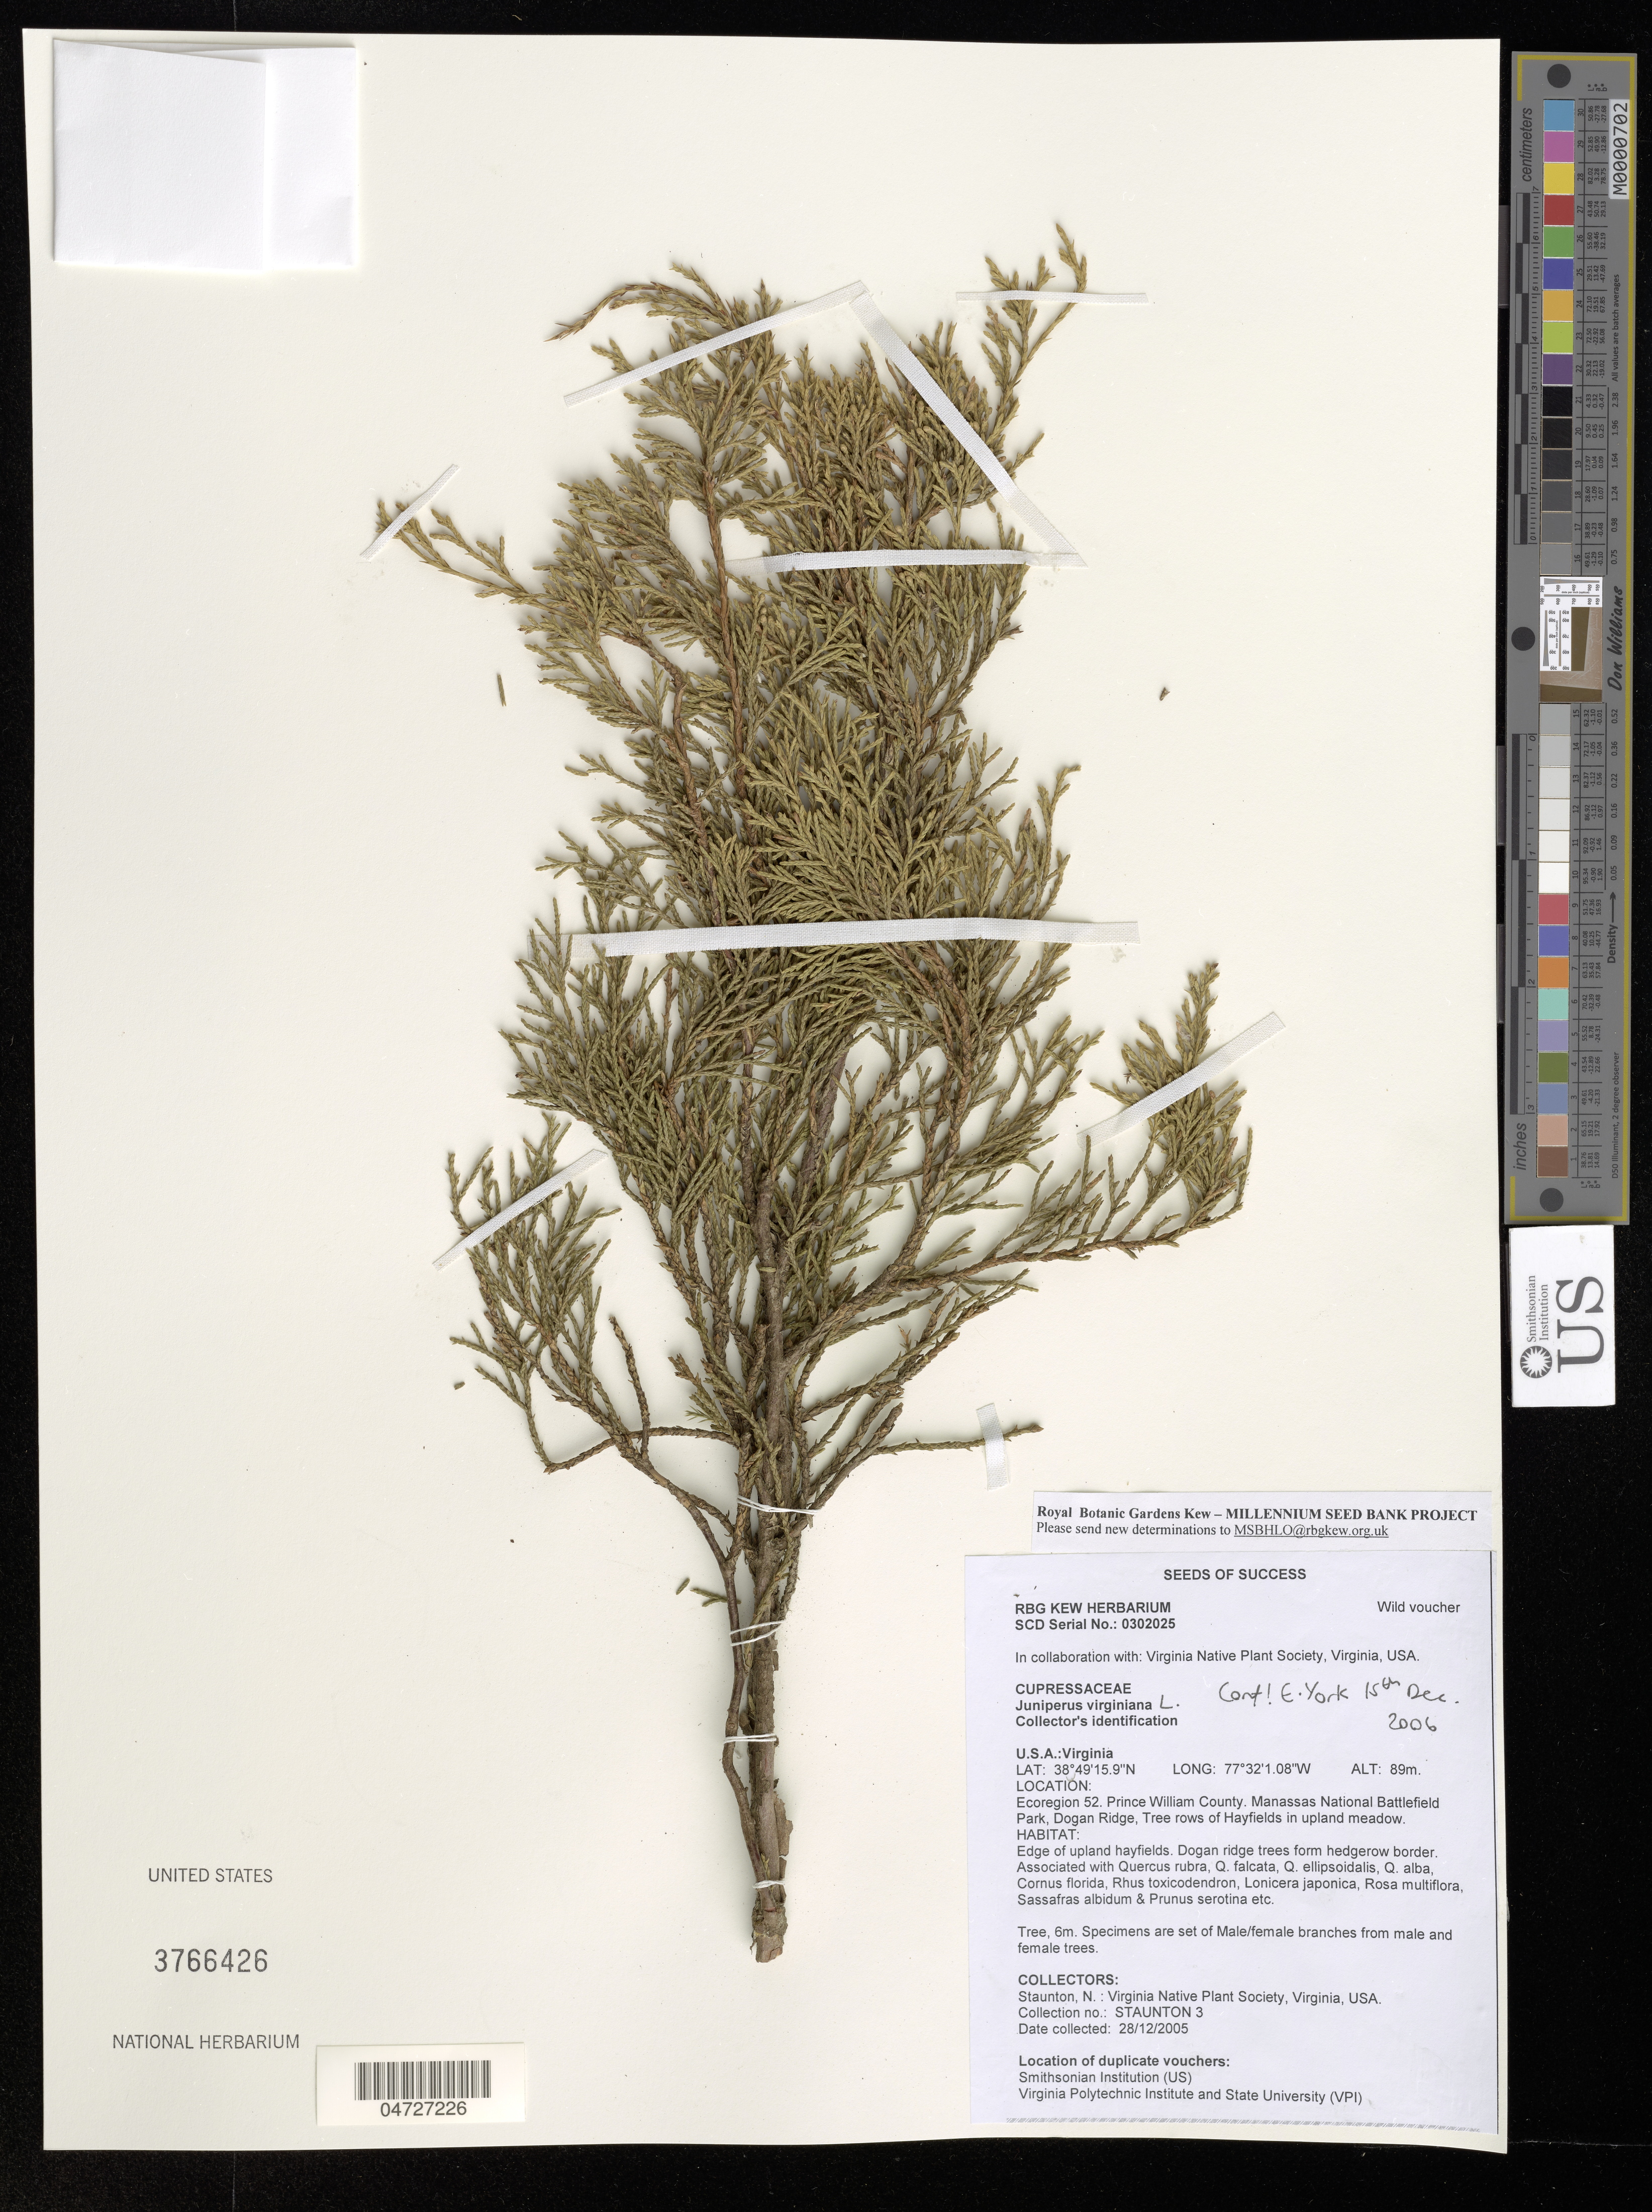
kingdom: Plantae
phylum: Tracheophyta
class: Pinopsida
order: Pinales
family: Cupressaceae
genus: Juniperus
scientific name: Juniperus virginiana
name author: L.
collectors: N. Staunton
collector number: STAUNTON3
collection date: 2005-12-28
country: United States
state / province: Virginia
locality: Ecoregion 52. Prince William County. Manassas National Battlefield Park, Dogan Ridge, Tree rows of Hayfields in upland meadow.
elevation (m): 89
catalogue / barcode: US 3766426